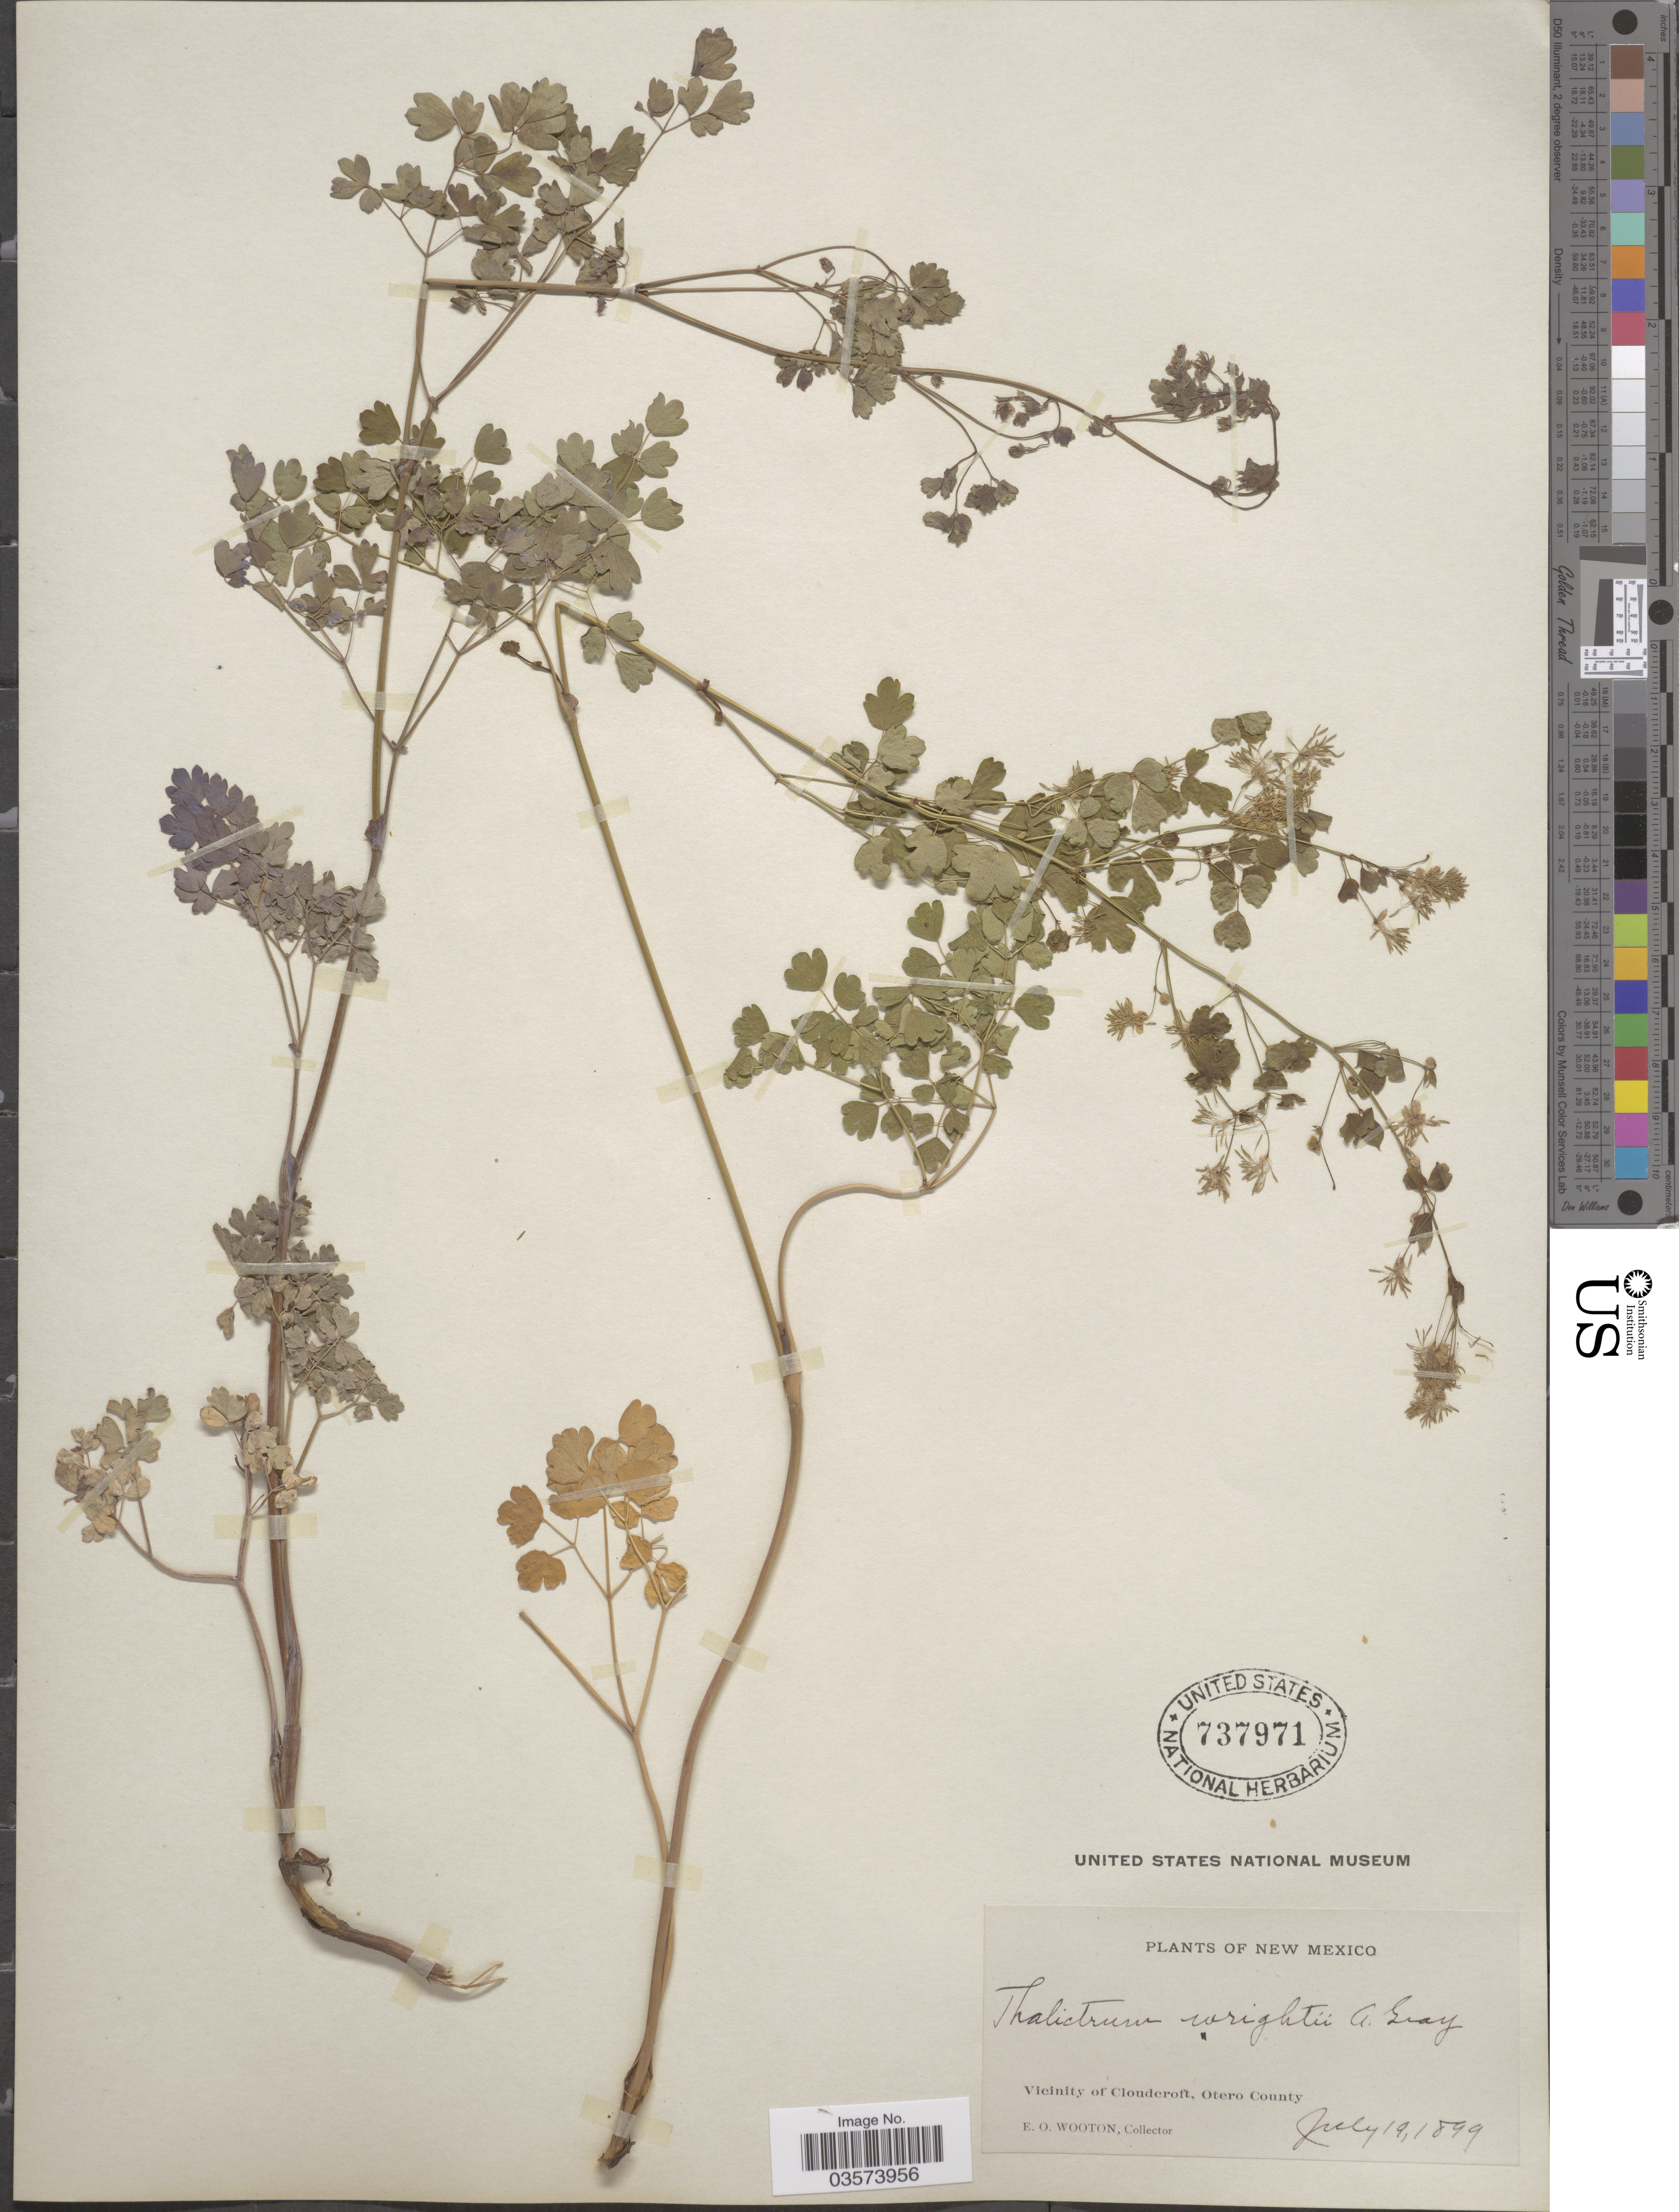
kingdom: Plantae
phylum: Tracheophyta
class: Magnoliopsida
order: Ranunculales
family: Ranunculaceae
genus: Thalictrum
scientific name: Thalictrum fendleri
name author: Engelm. ex A. Gray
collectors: E. O. Wooton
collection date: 1899-07-19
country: United States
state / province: New Mexico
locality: Vicinity of Cloudcroft, Otero County.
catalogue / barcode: US 737971